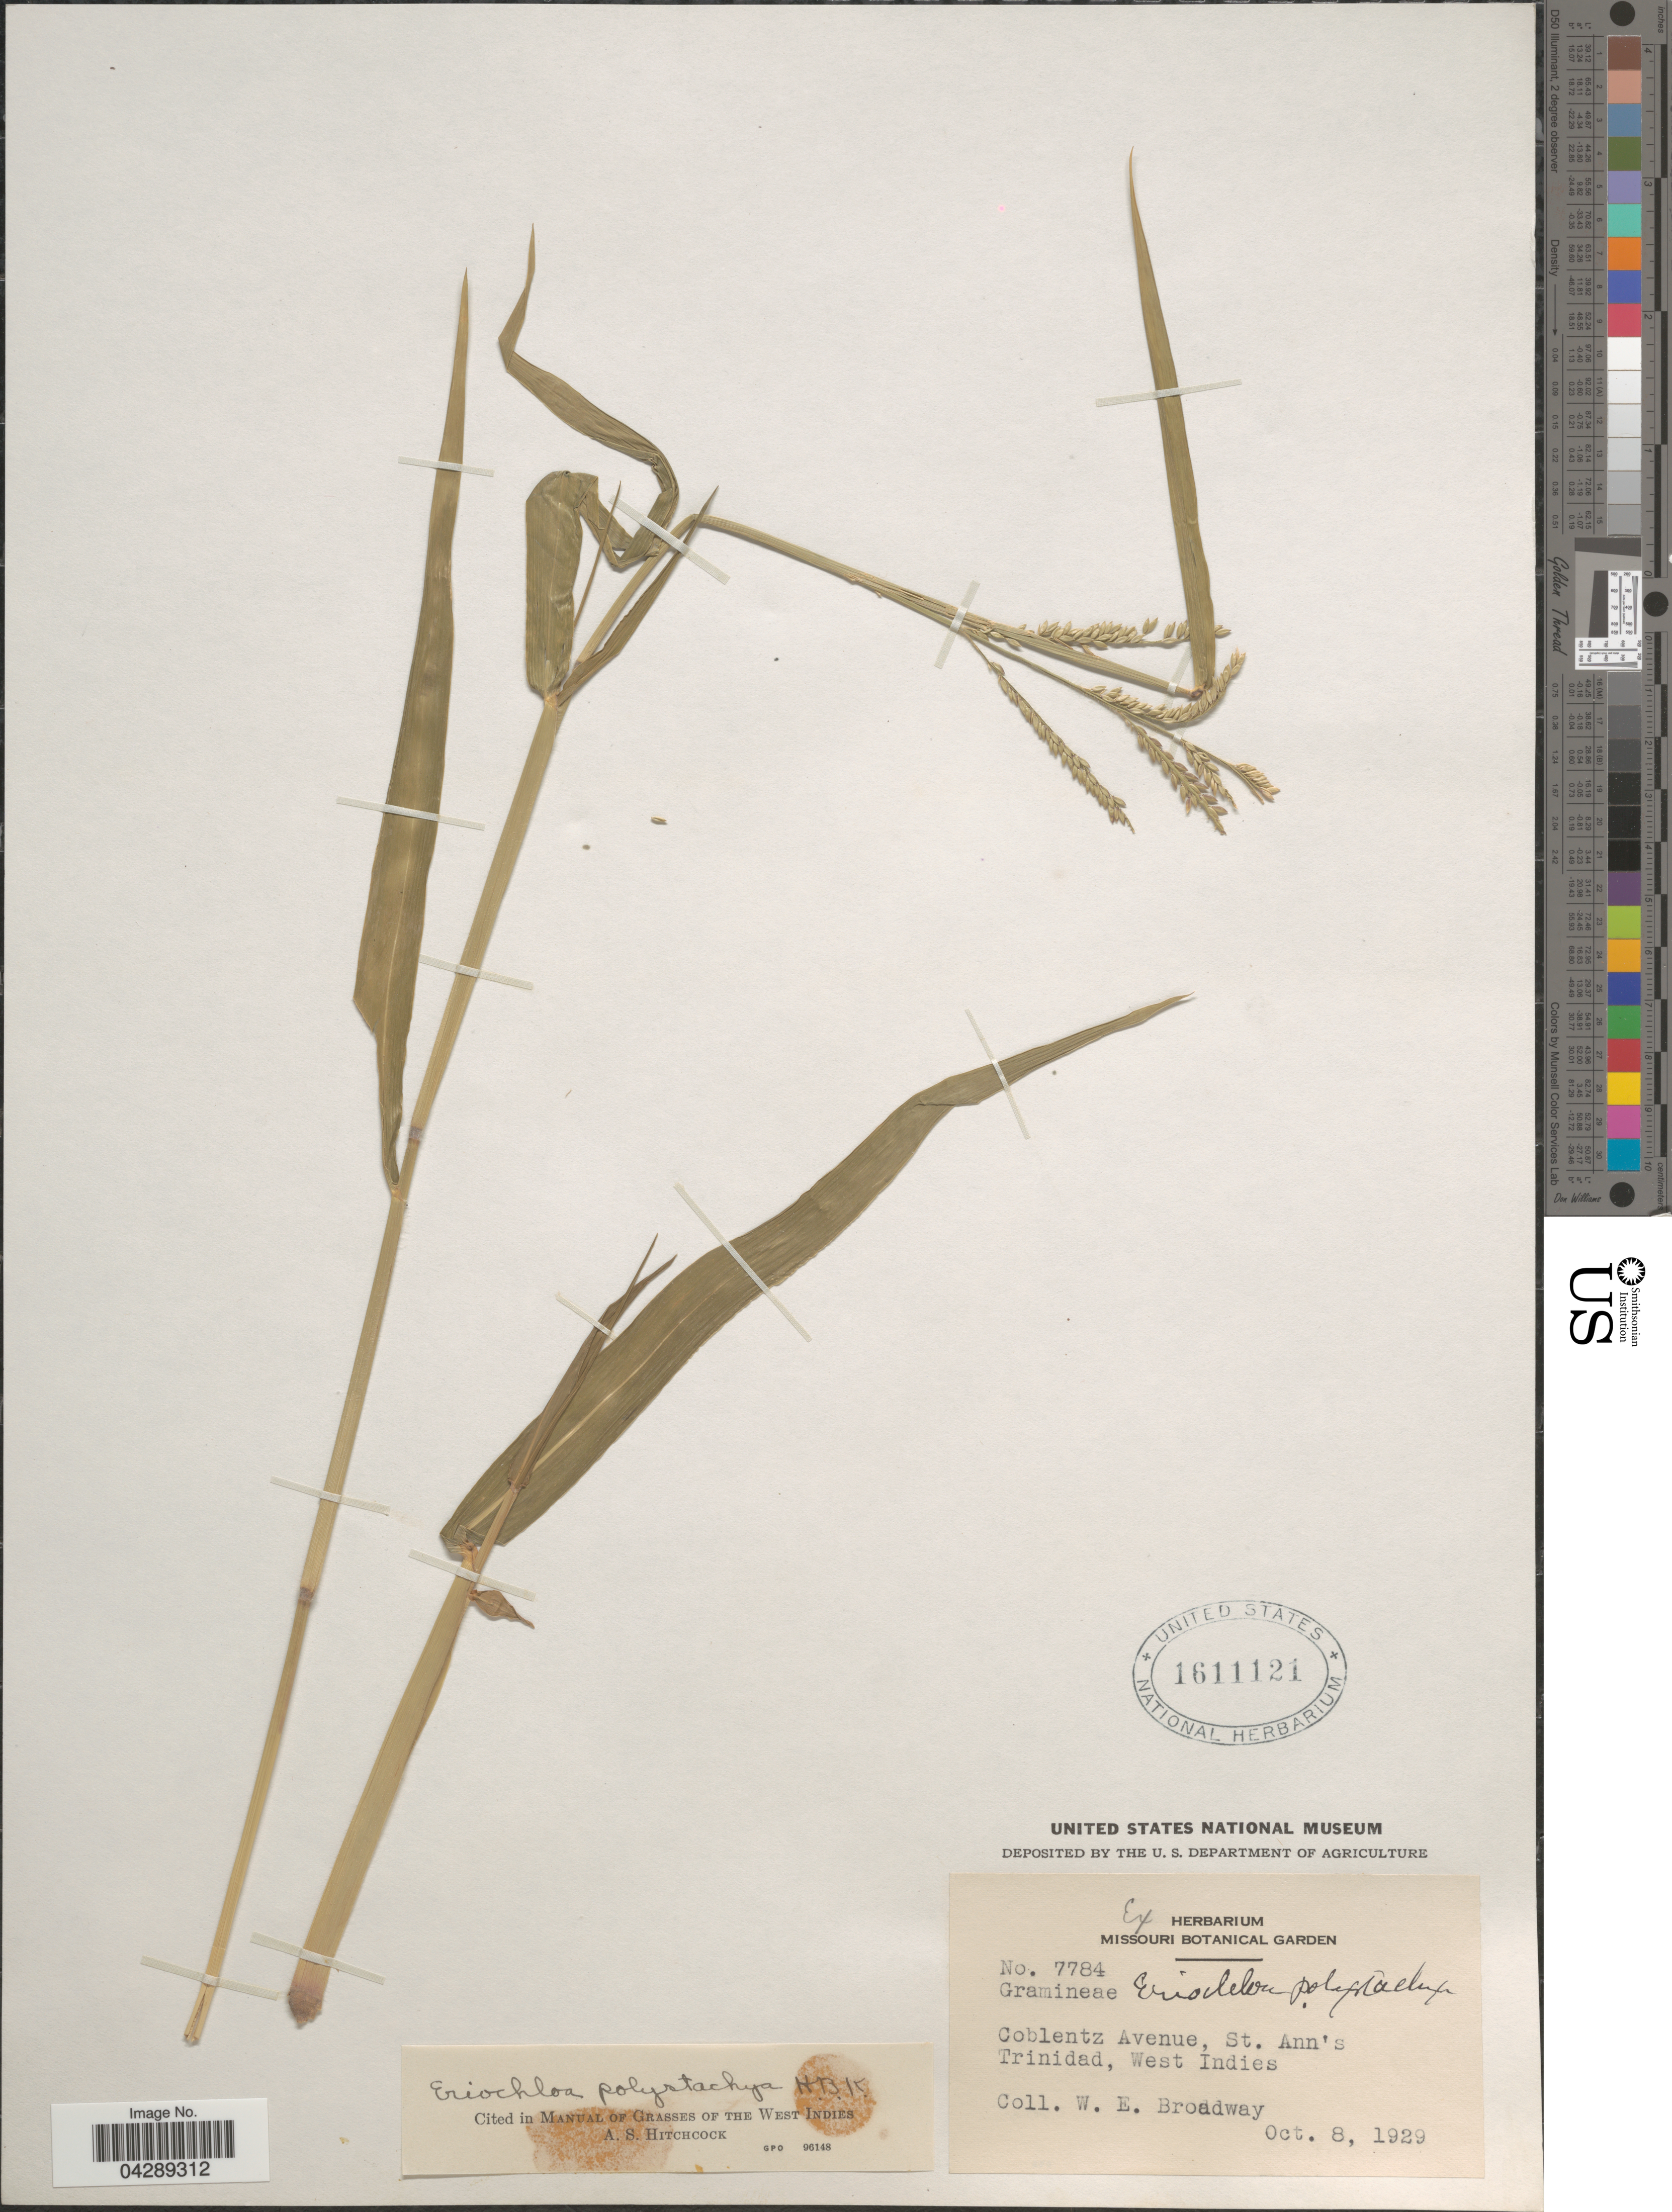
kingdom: Plantae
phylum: Tracheophyta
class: Liliopsida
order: Poales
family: Poaceae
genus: Eriochloa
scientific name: Eriochloa polystachya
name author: Kunth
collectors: W. E. Broadway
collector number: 7784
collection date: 1929-10-08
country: Trinidad and Tobago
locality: Coblentz Avenue, St. Ann's Trinidad, West Indies.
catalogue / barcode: US 1611121